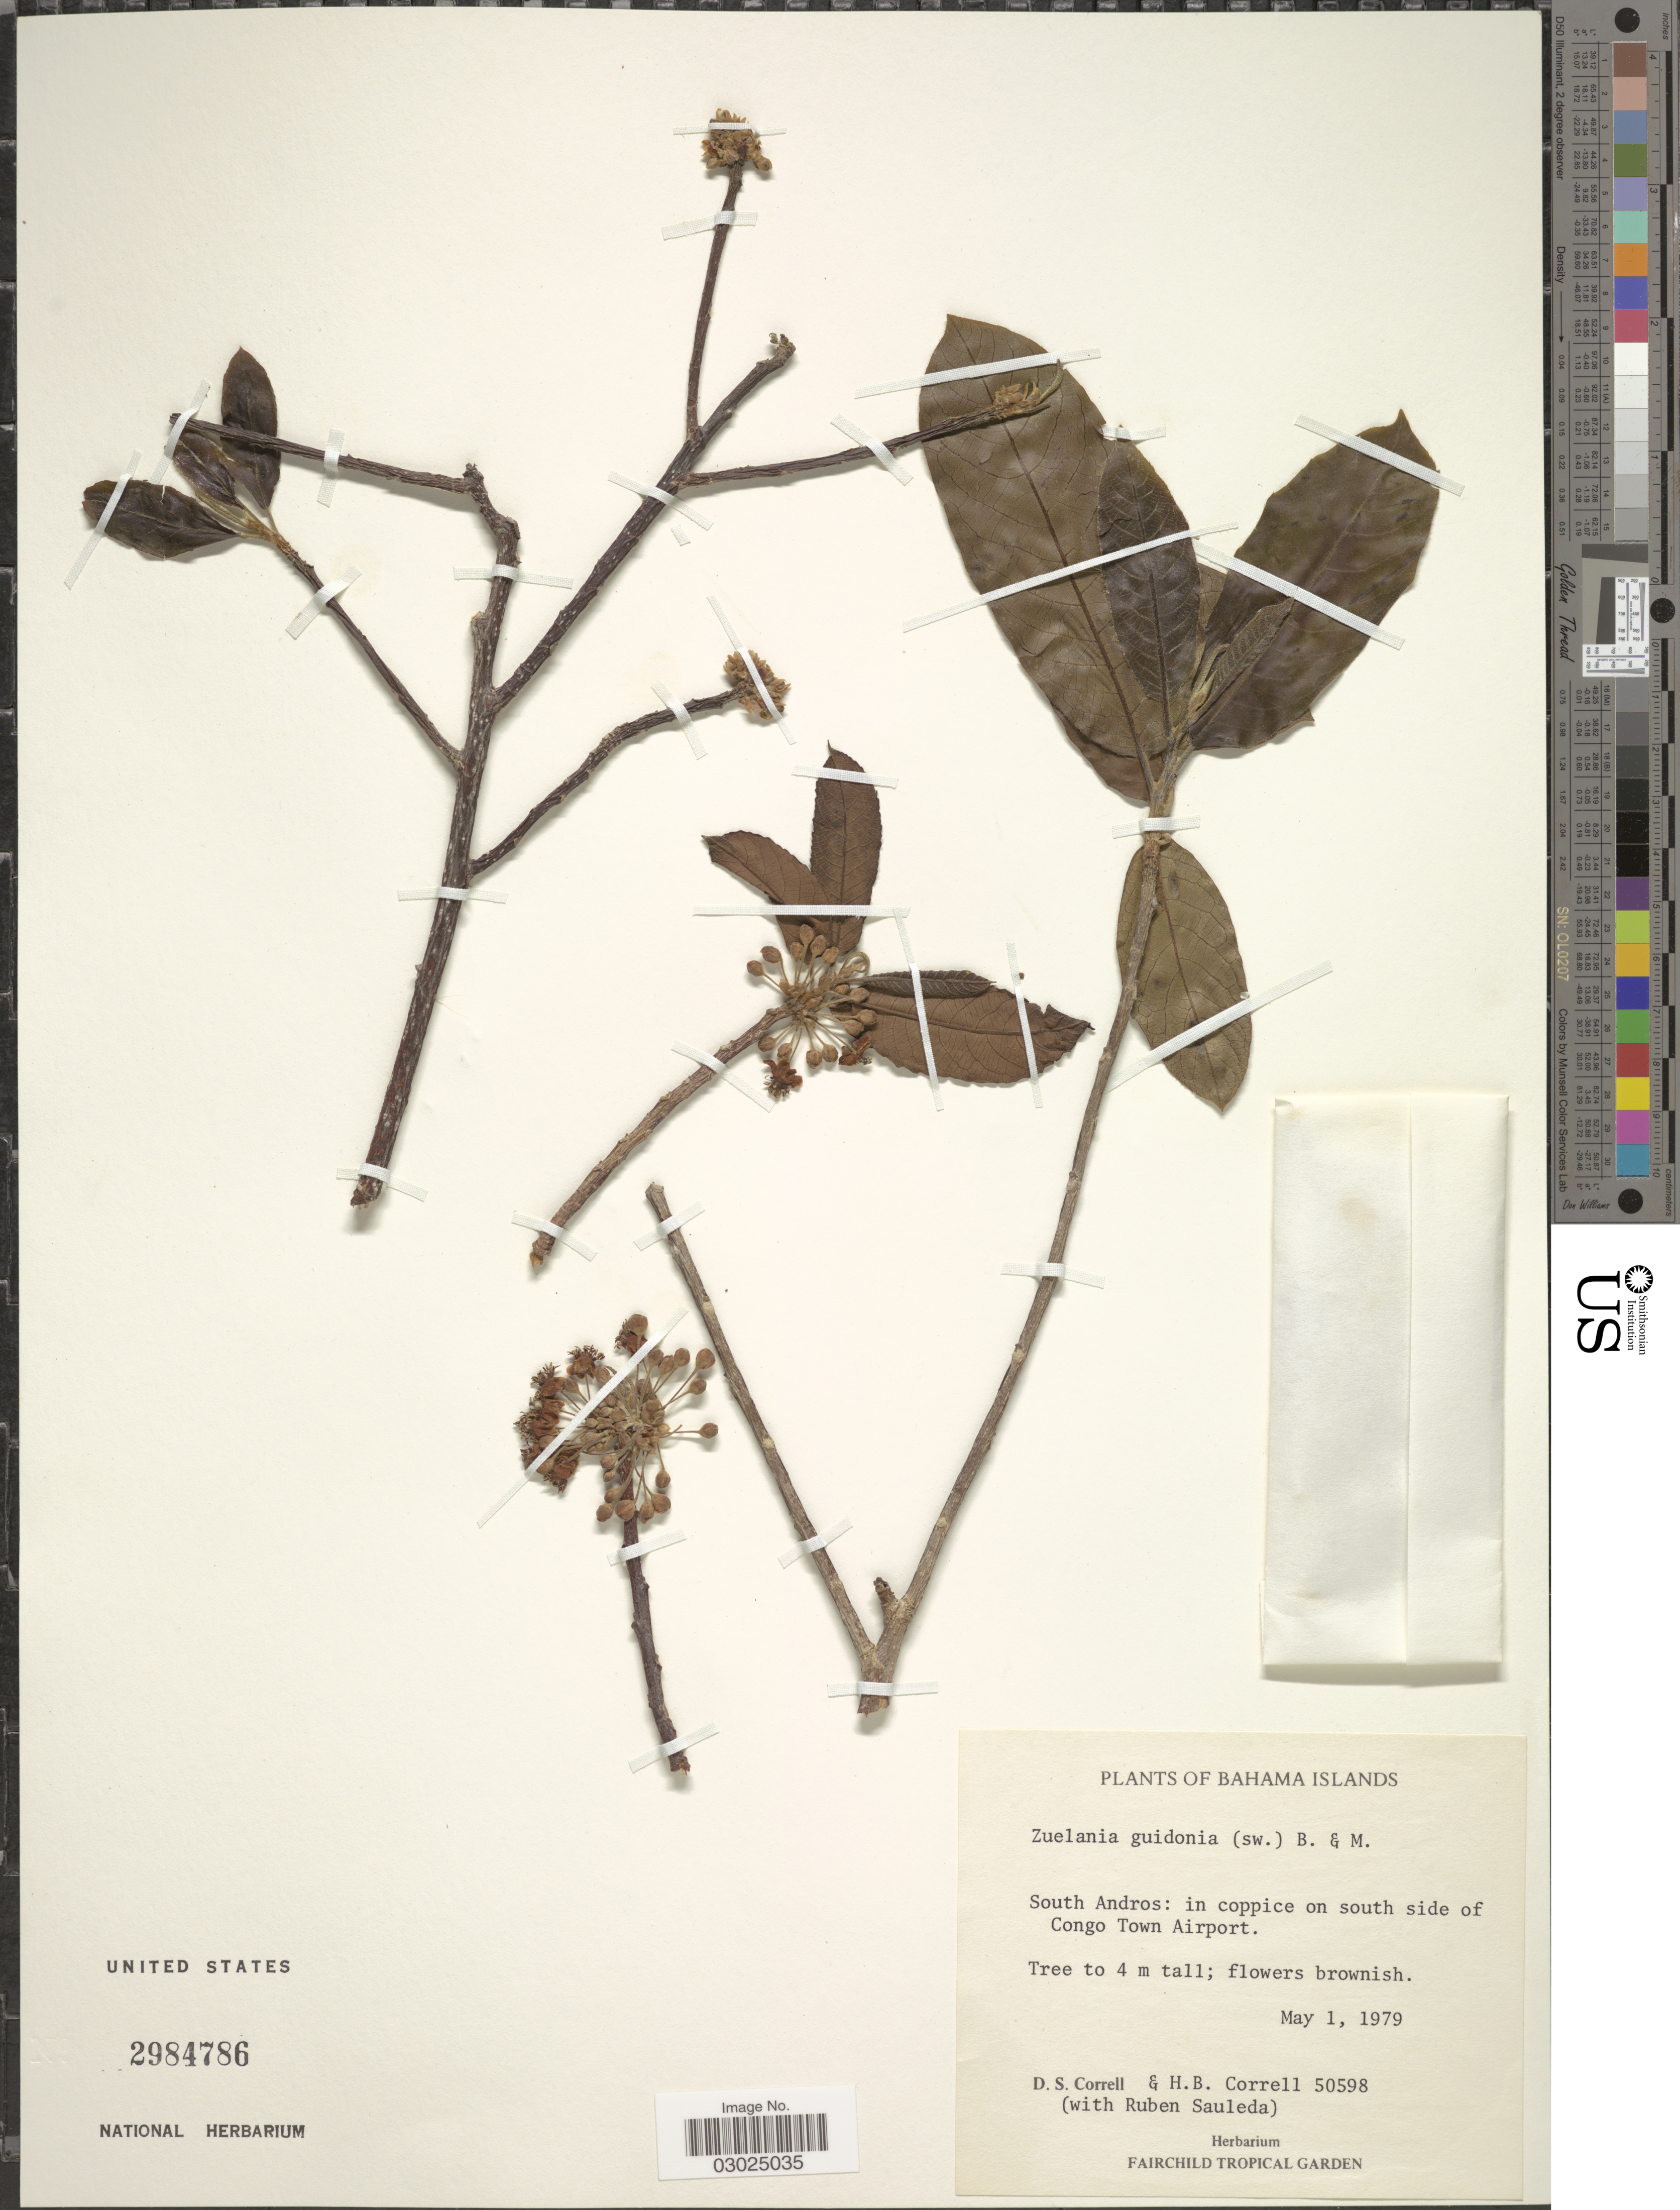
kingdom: Plantae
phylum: Tracheophyta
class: Magnoliopsida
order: Malpighiales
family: Salicaceae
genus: Casearia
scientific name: Casearia laetioides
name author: (A. Rich.) Warb.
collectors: D. S. Correll, H. Correll & R. Sauleda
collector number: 50598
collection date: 1979-05-01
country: Bahamas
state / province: South Andros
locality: Bahamas Islands. South Andros: in coppice on south side of Congo Town Airport.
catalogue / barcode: US 2984786